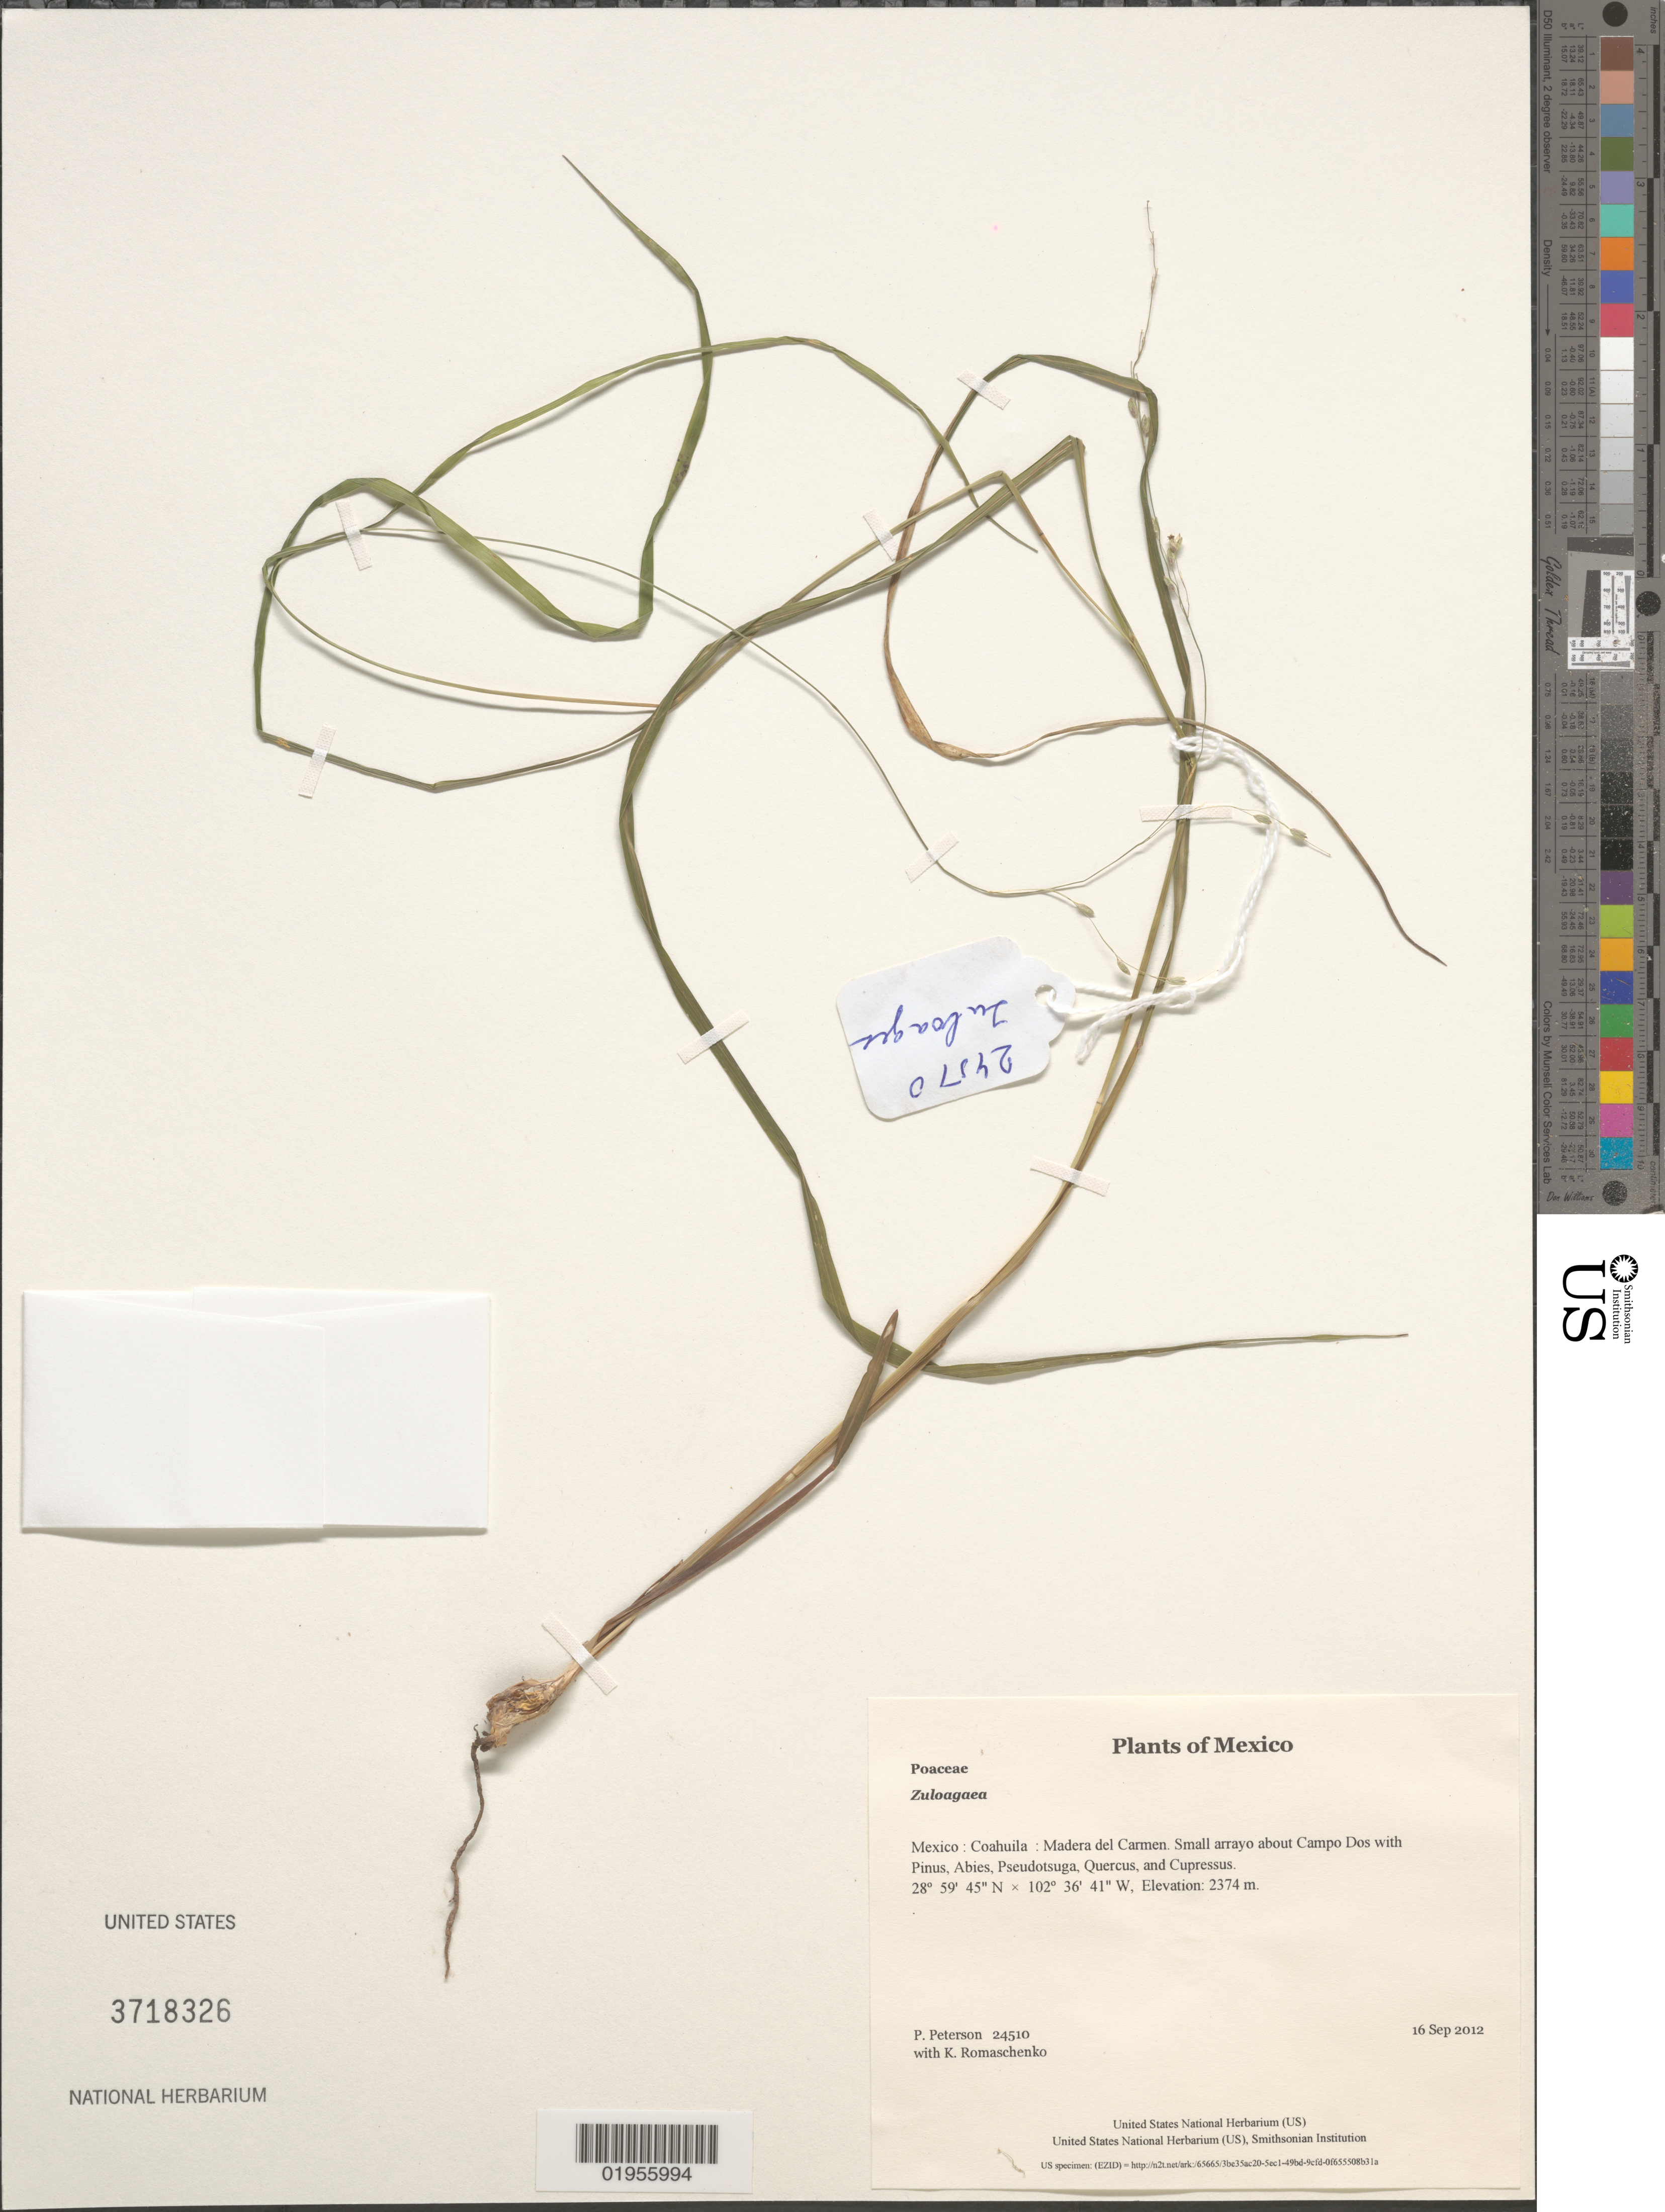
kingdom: Plantae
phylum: Tracheophyta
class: Liliopsida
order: Poales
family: Poaceae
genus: Zuloagaea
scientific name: Zuloagaea sp.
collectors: P. M. Peterson & K. Romaschenko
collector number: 24510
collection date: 2012-09-16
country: Mexico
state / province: Coahuila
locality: Madera del Carmen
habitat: Small arrayo about Campo Dos with Pinus, Abies, Pseudotsuga, Quercus, and Cupressus.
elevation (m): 2374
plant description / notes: unicate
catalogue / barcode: US 3718326